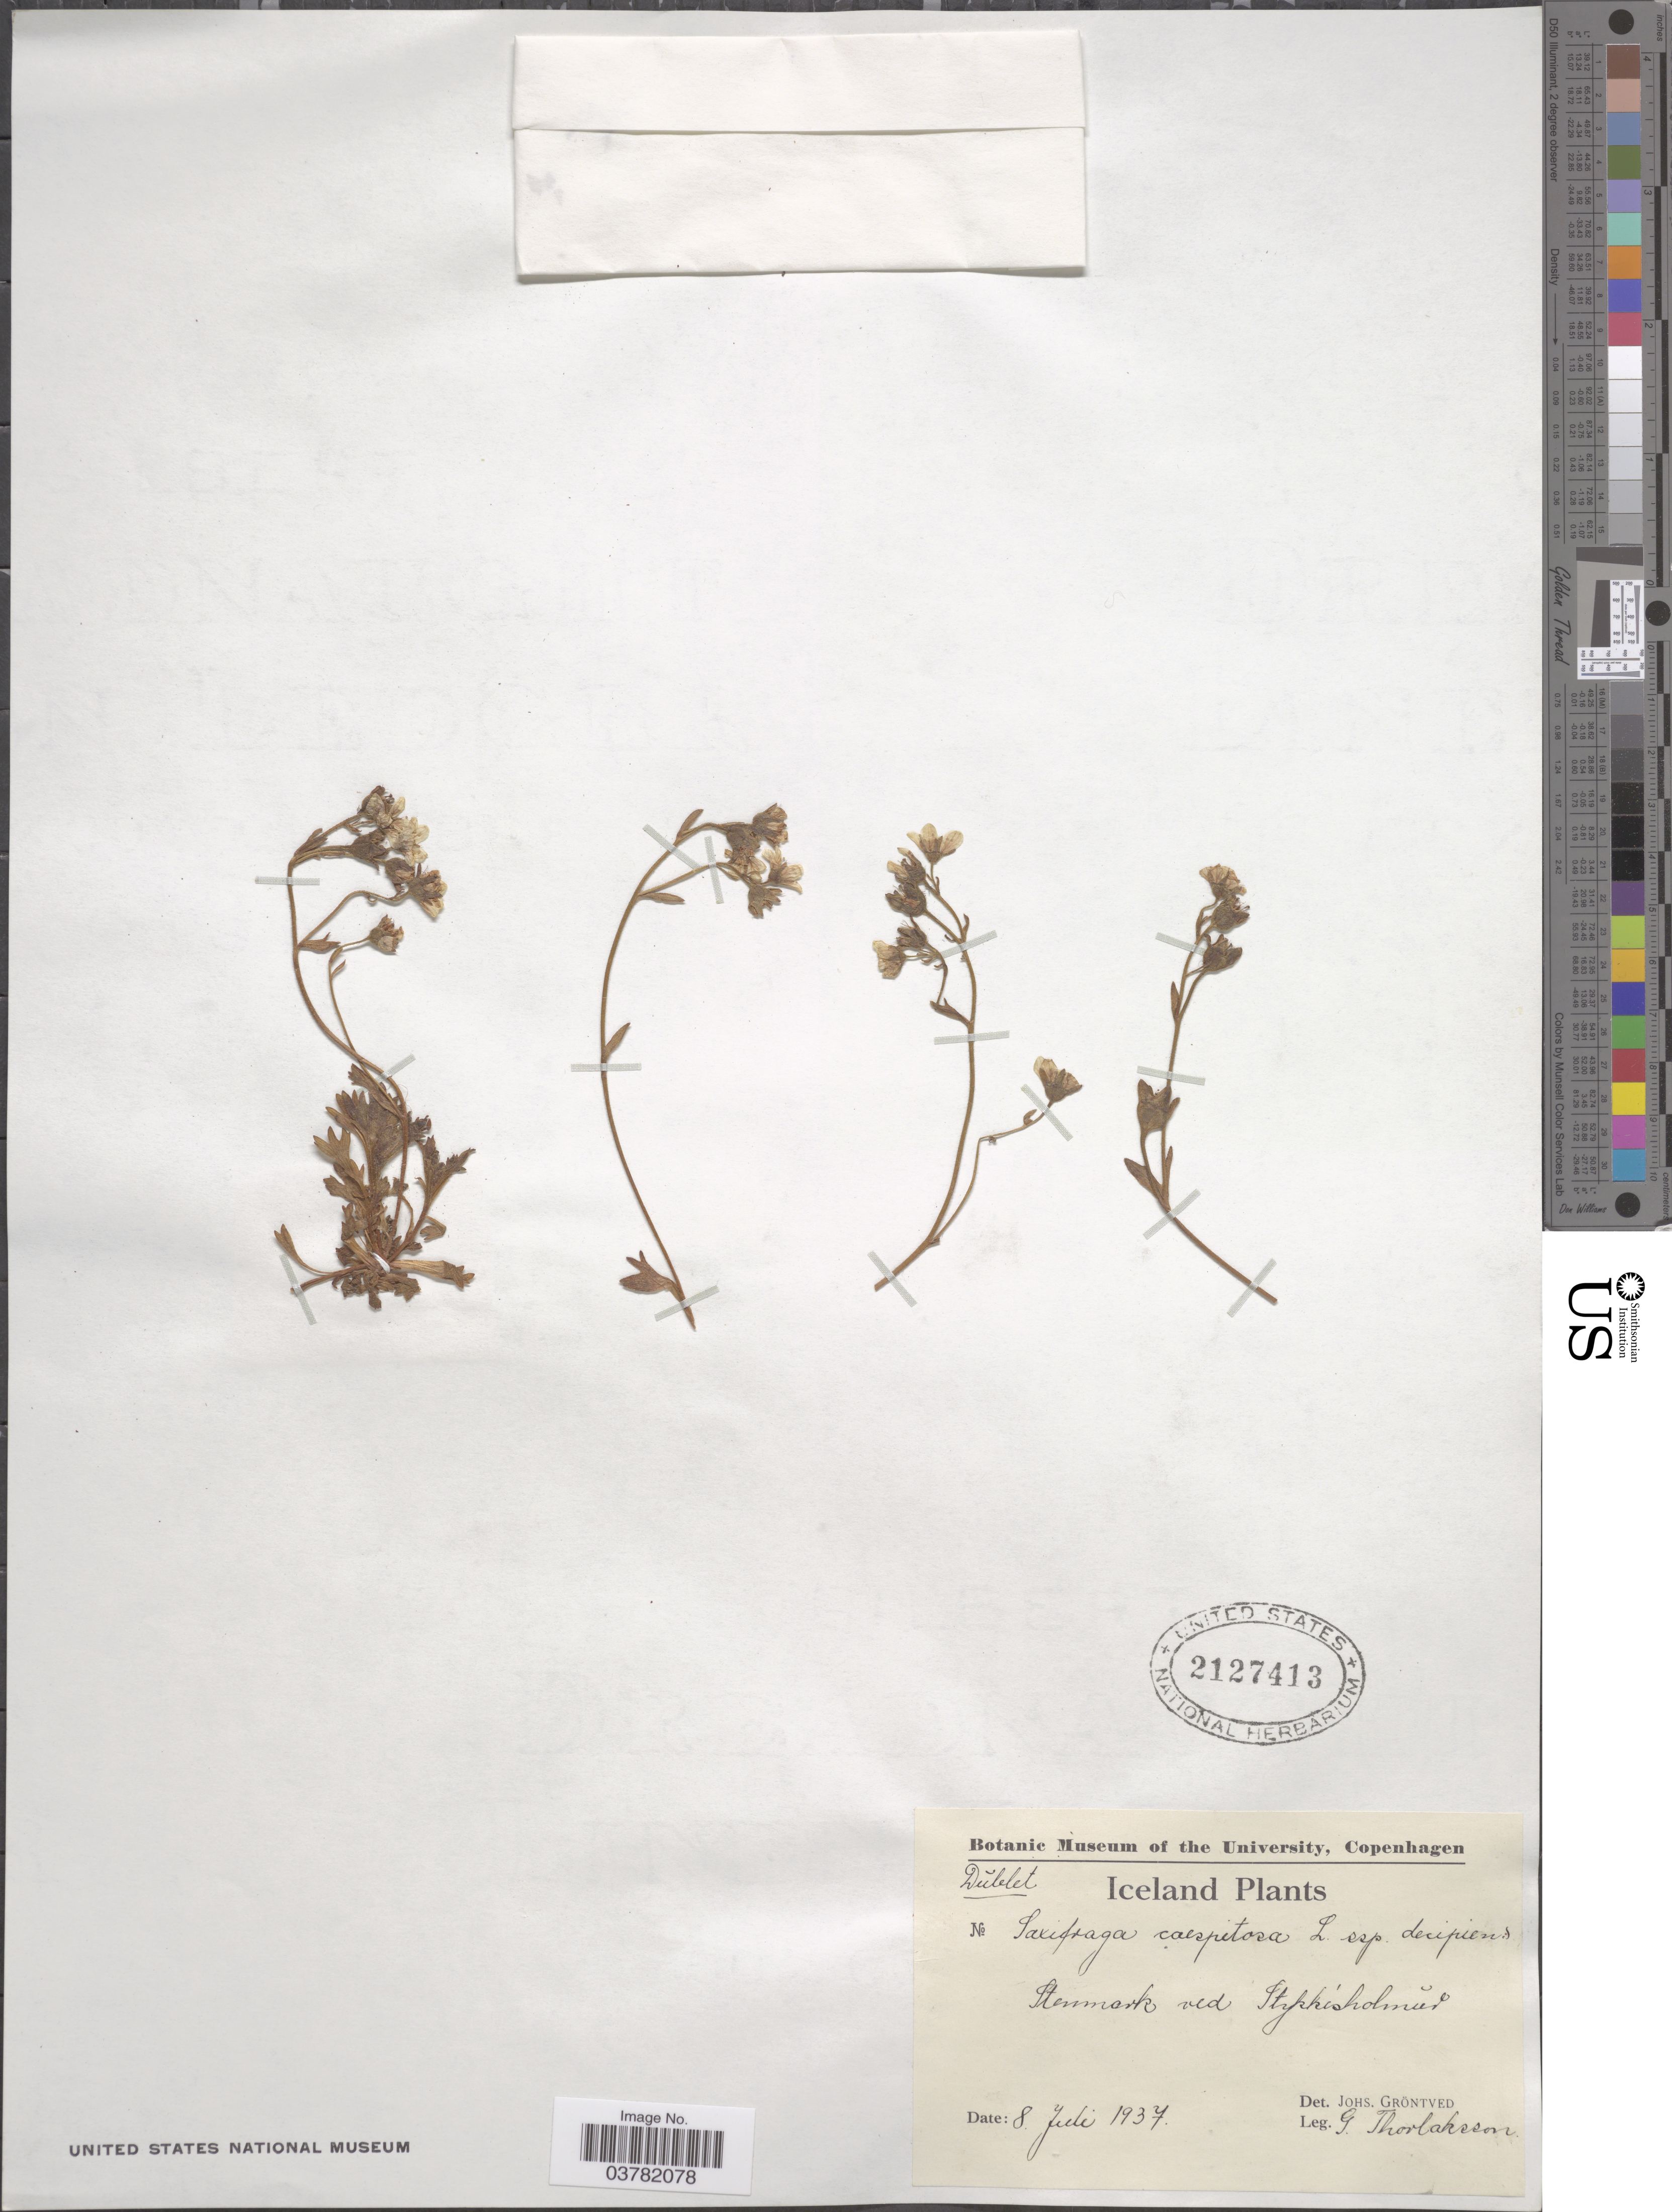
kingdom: Plantae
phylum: Tracheophyta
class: Magnoliopsida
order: Saxifragales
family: Saxifragaceae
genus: Saxifraga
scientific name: Saxifraga caespitosa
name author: L.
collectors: G. Thorlaksson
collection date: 1937-07-08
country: Iceland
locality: Stenmark ved Stykkisholmŭr.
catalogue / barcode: US 2127413